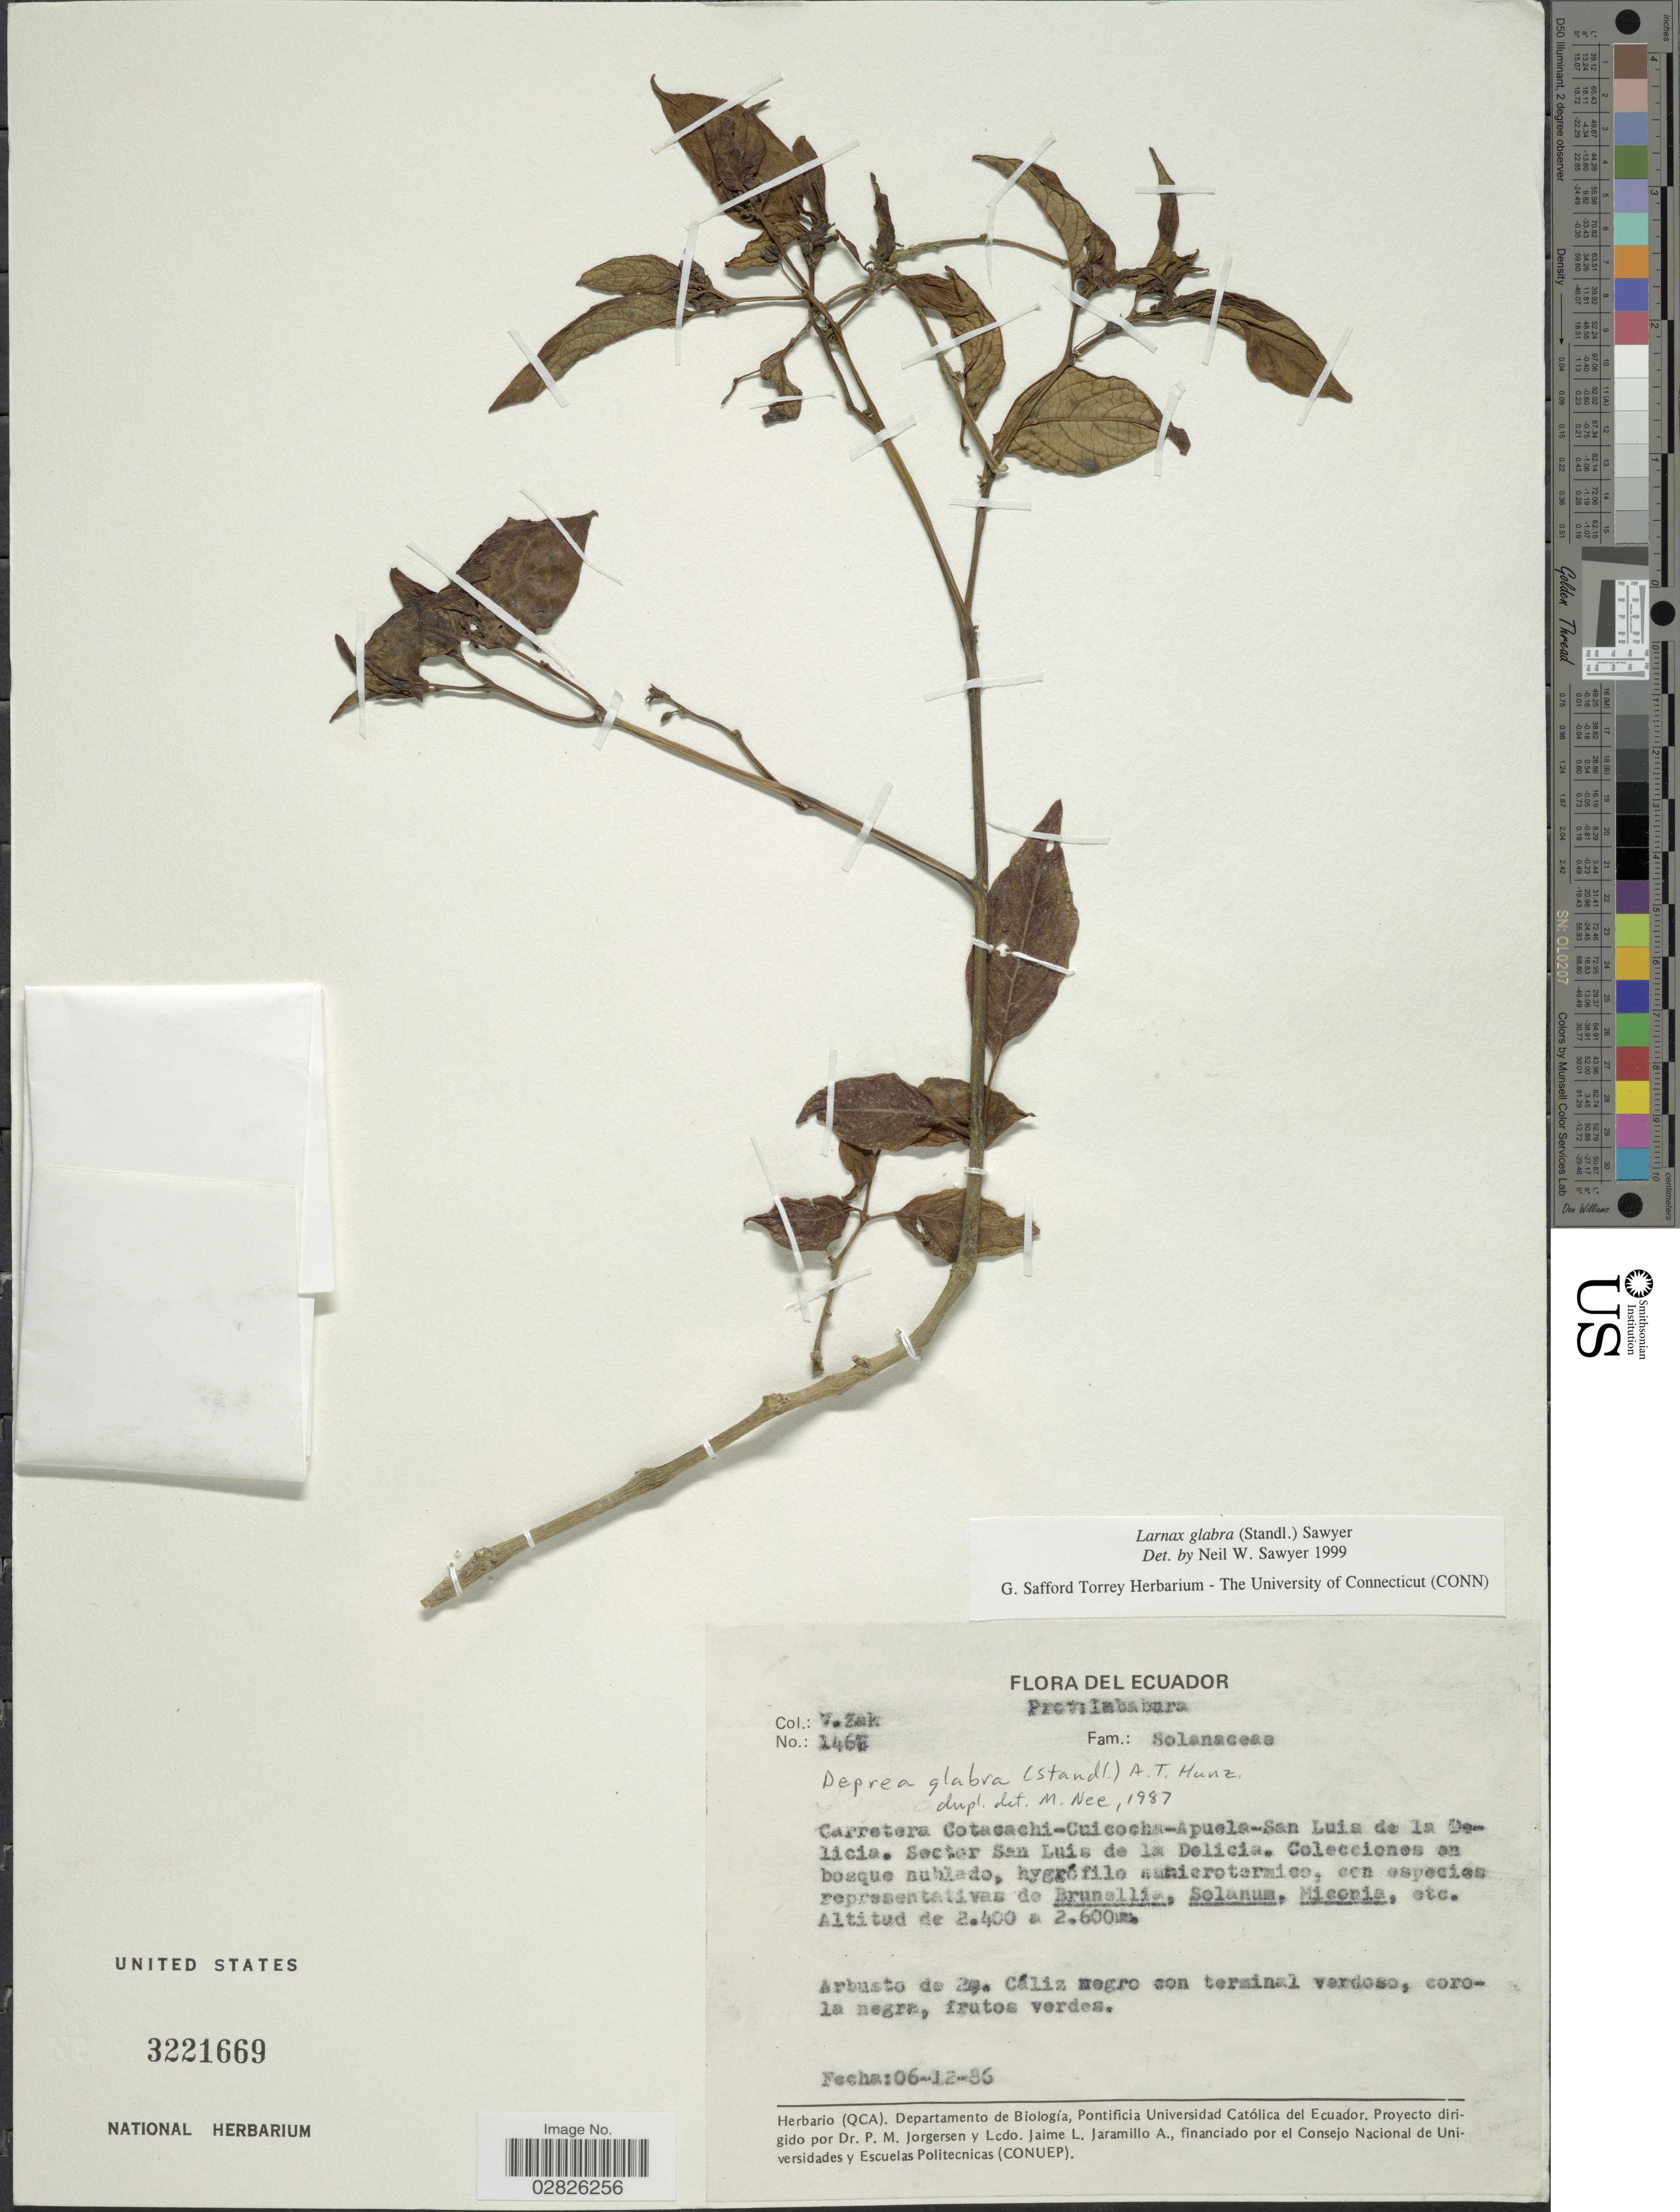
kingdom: Plantae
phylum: Tracheophyta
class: Magnoliopsida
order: Solanales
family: Solanaceae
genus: Larnax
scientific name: Larnax glabra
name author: (Standl.) Sawyer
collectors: V. Zak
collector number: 1467*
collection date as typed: Transcribed d/m/y: 12/6/86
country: Ecuador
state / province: Imbabura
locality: Prov.: Imbabura. Carretera Cotacachi-Cuicocha-Apuela-San Luis de la Delicia. Sector San Luis de la Delicia.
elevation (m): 2400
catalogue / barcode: US 3221669